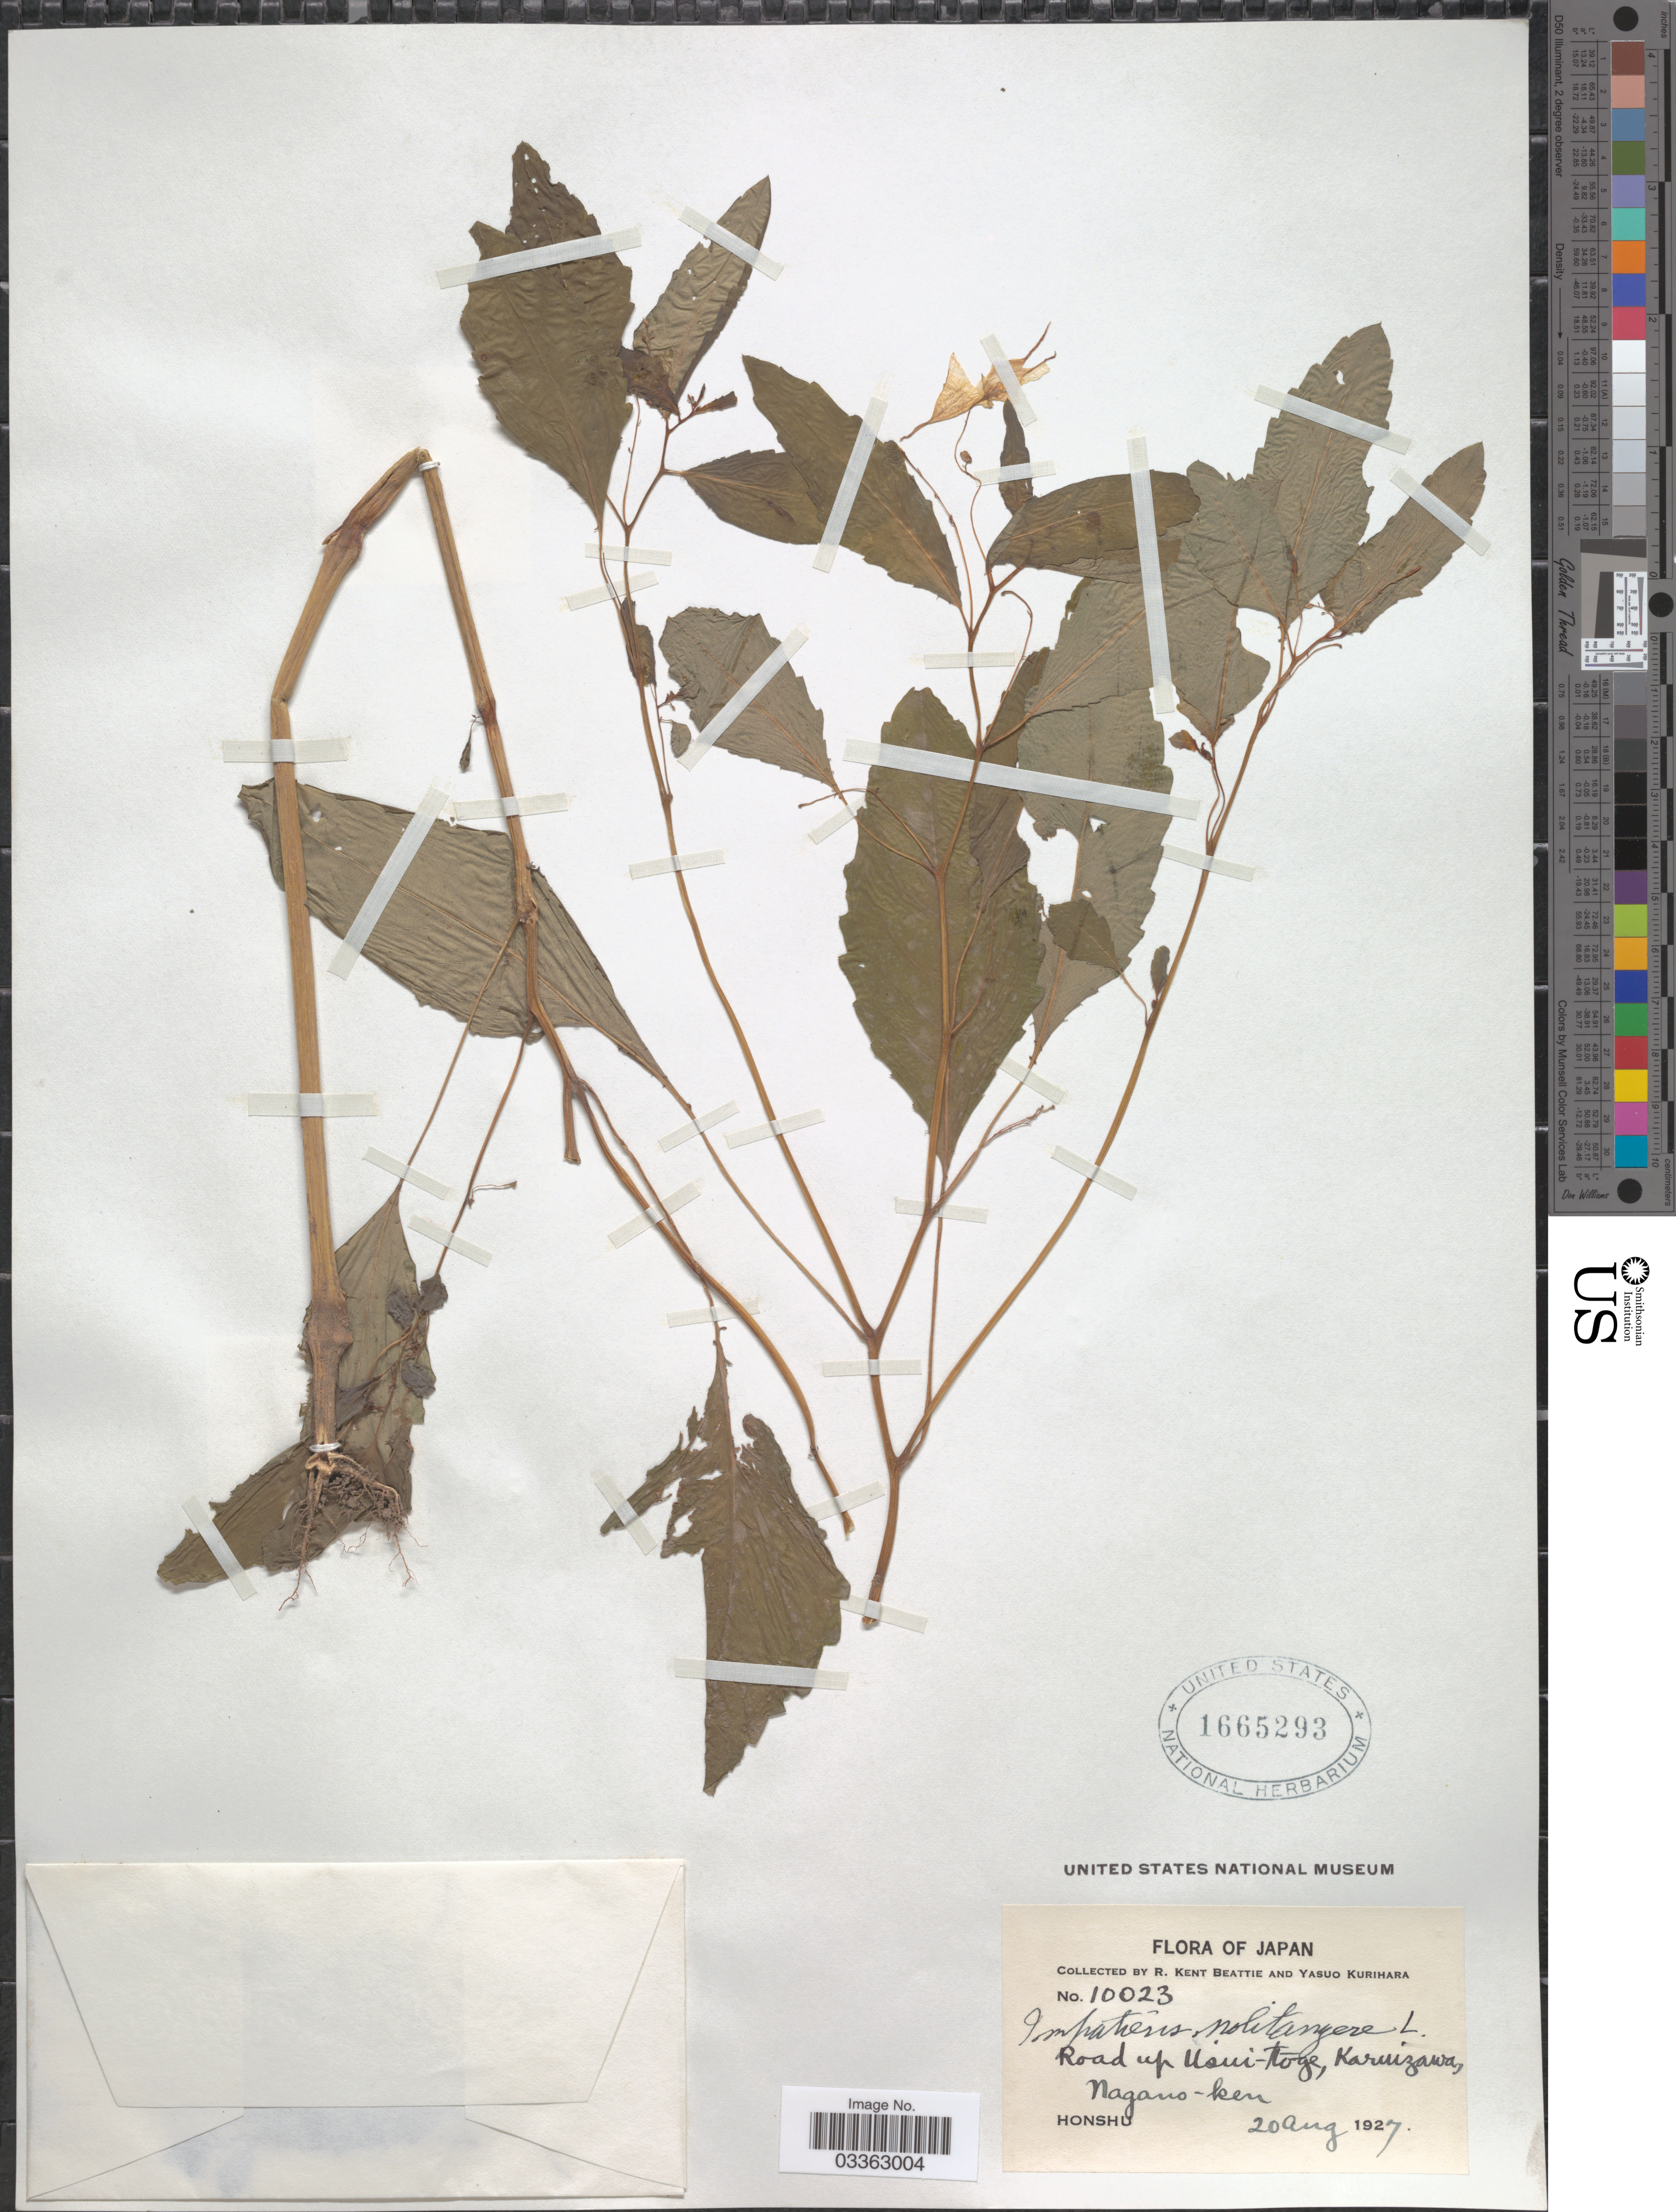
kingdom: Plantae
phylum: Tracheophyta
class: Magnoliopsida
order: Ericales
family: Balsaminaceae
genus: Impatiens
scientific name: Impatiens noli-tangere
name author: L.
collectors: R. K. Beattie & Y. Kurihara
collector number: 10023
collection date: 1927-08-20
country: Japan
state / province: Nagano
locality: Road up Usui-toge, Karuizawa, Nagano-ken, Honshu.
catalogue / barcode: US 1665293